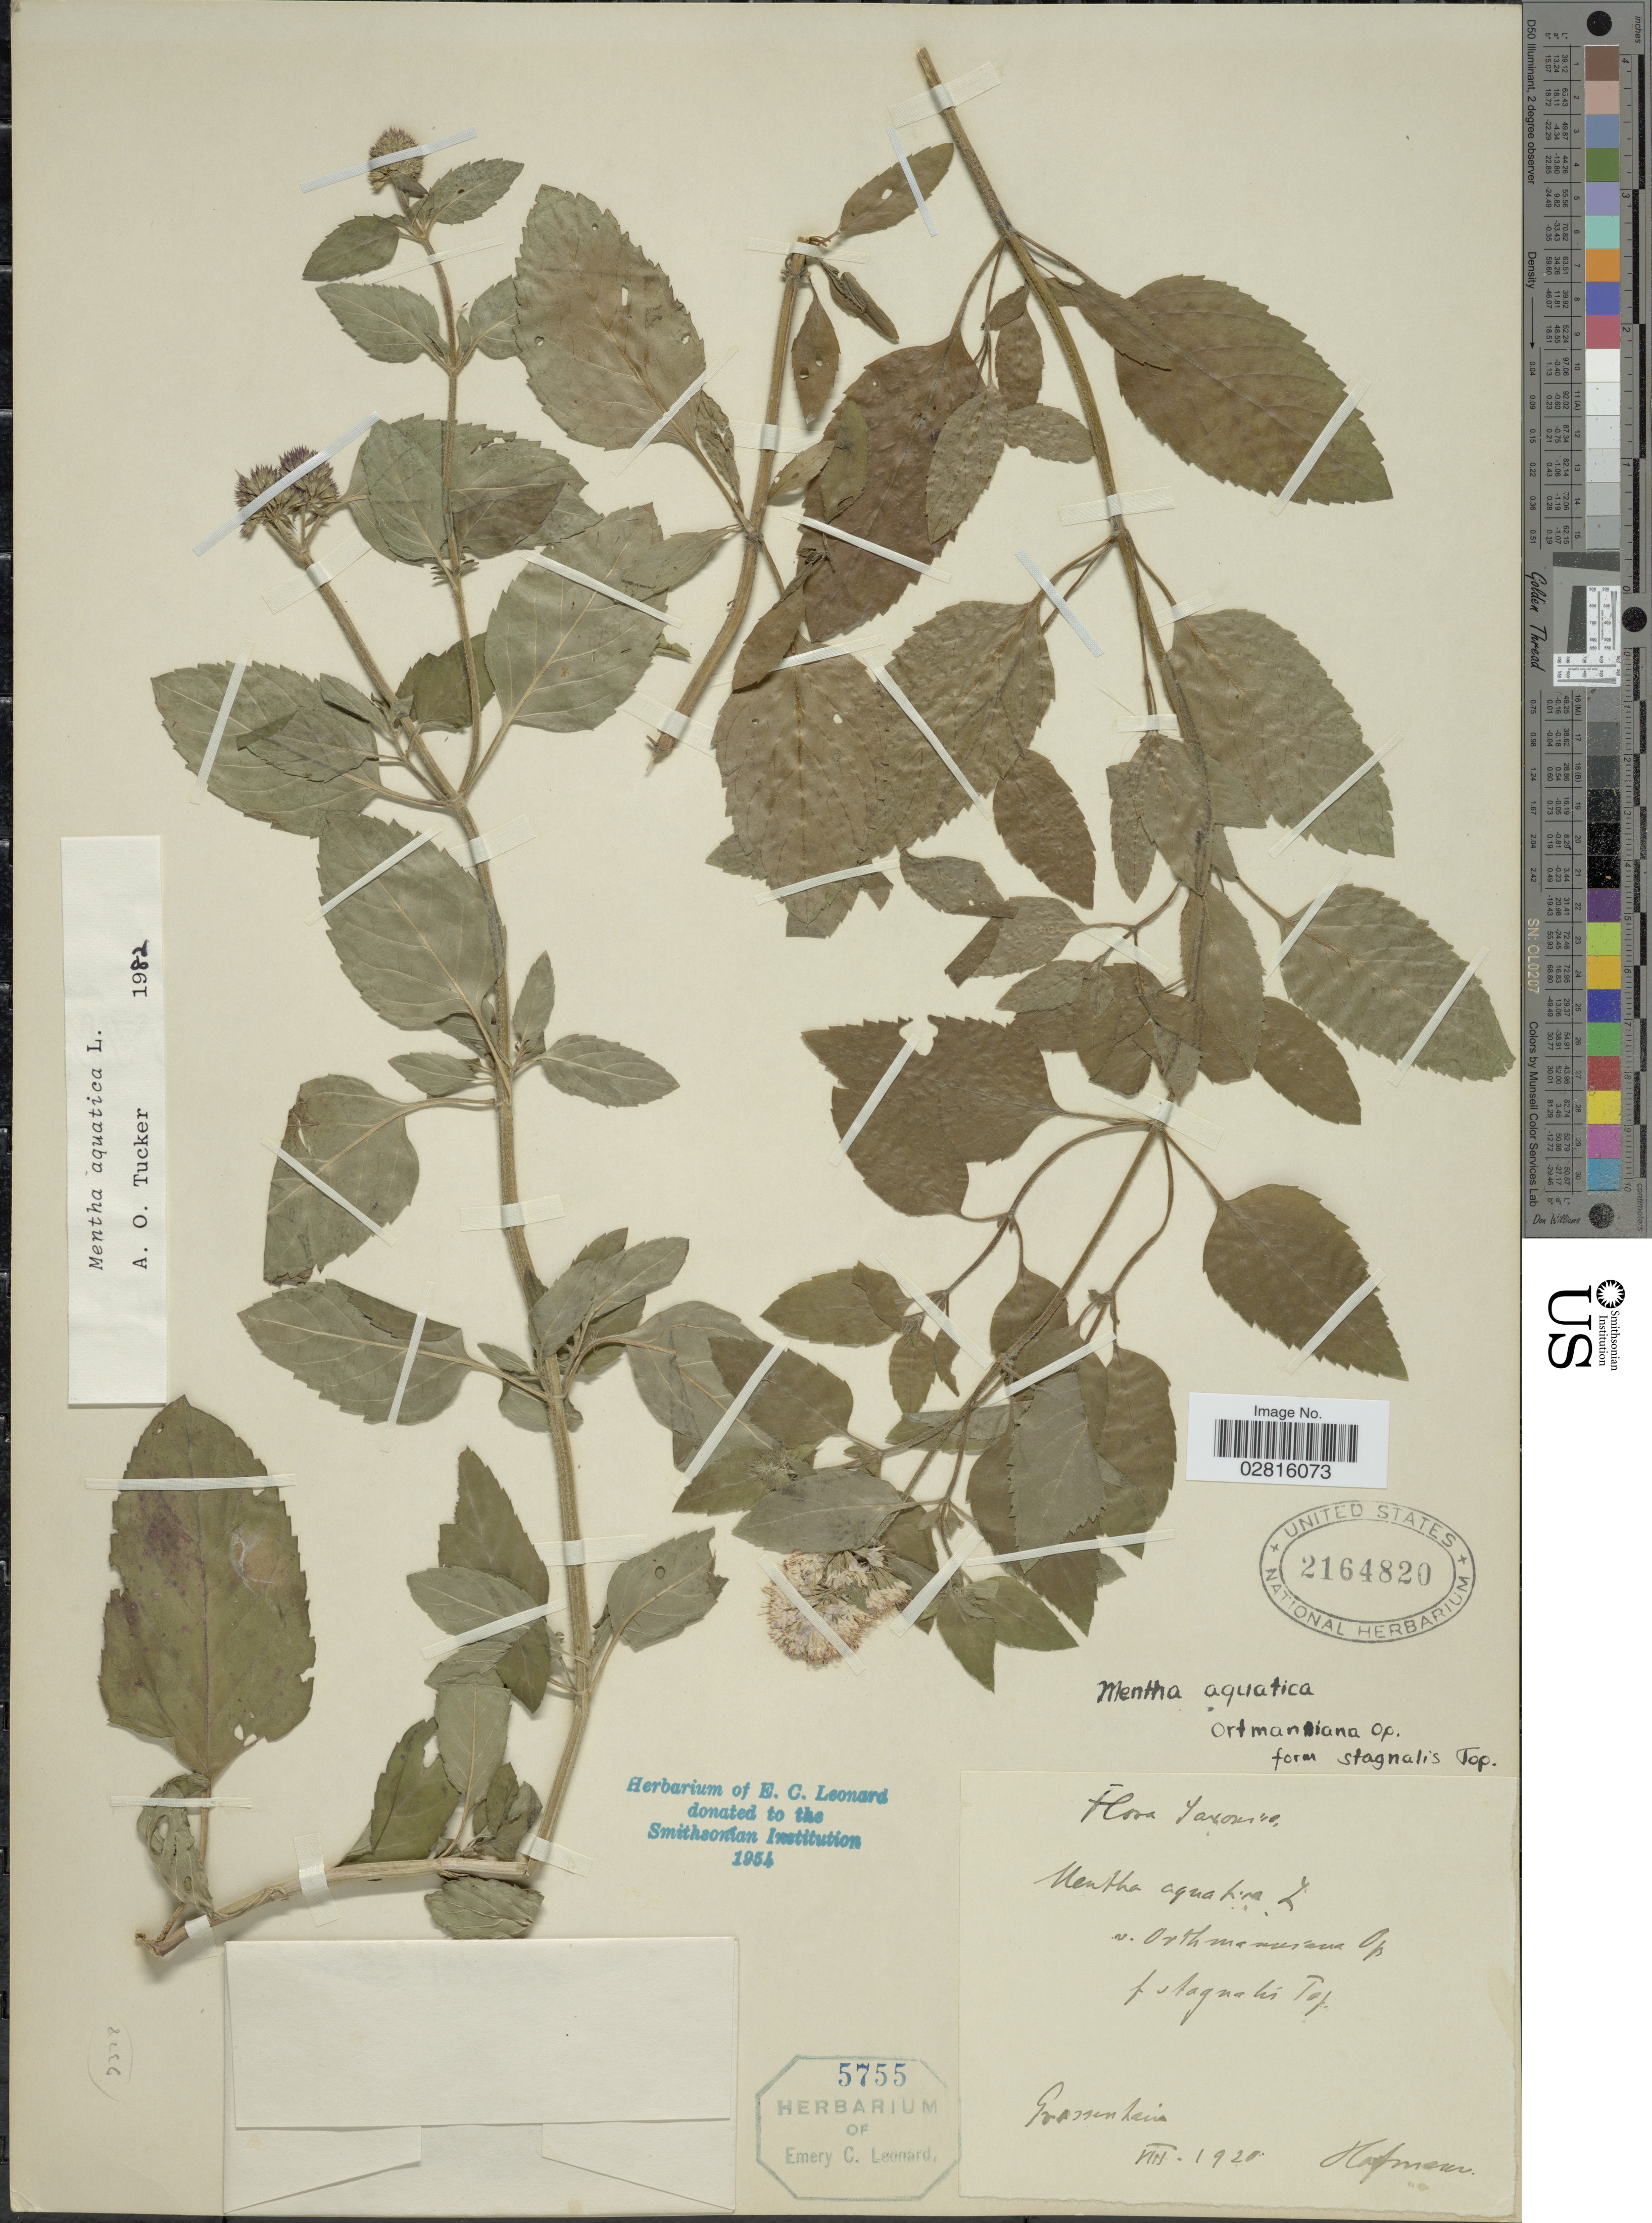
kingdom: Plantae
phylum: Tracheophyta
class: Magnoliopsida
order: Lamiales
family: Lamiaceae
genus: Mentha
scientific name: Mentha aquatica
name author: L.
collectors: -. Hofmann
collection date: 1920-08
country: Germany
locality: Saxonica. Grossenhain.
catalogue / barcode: US 2164820